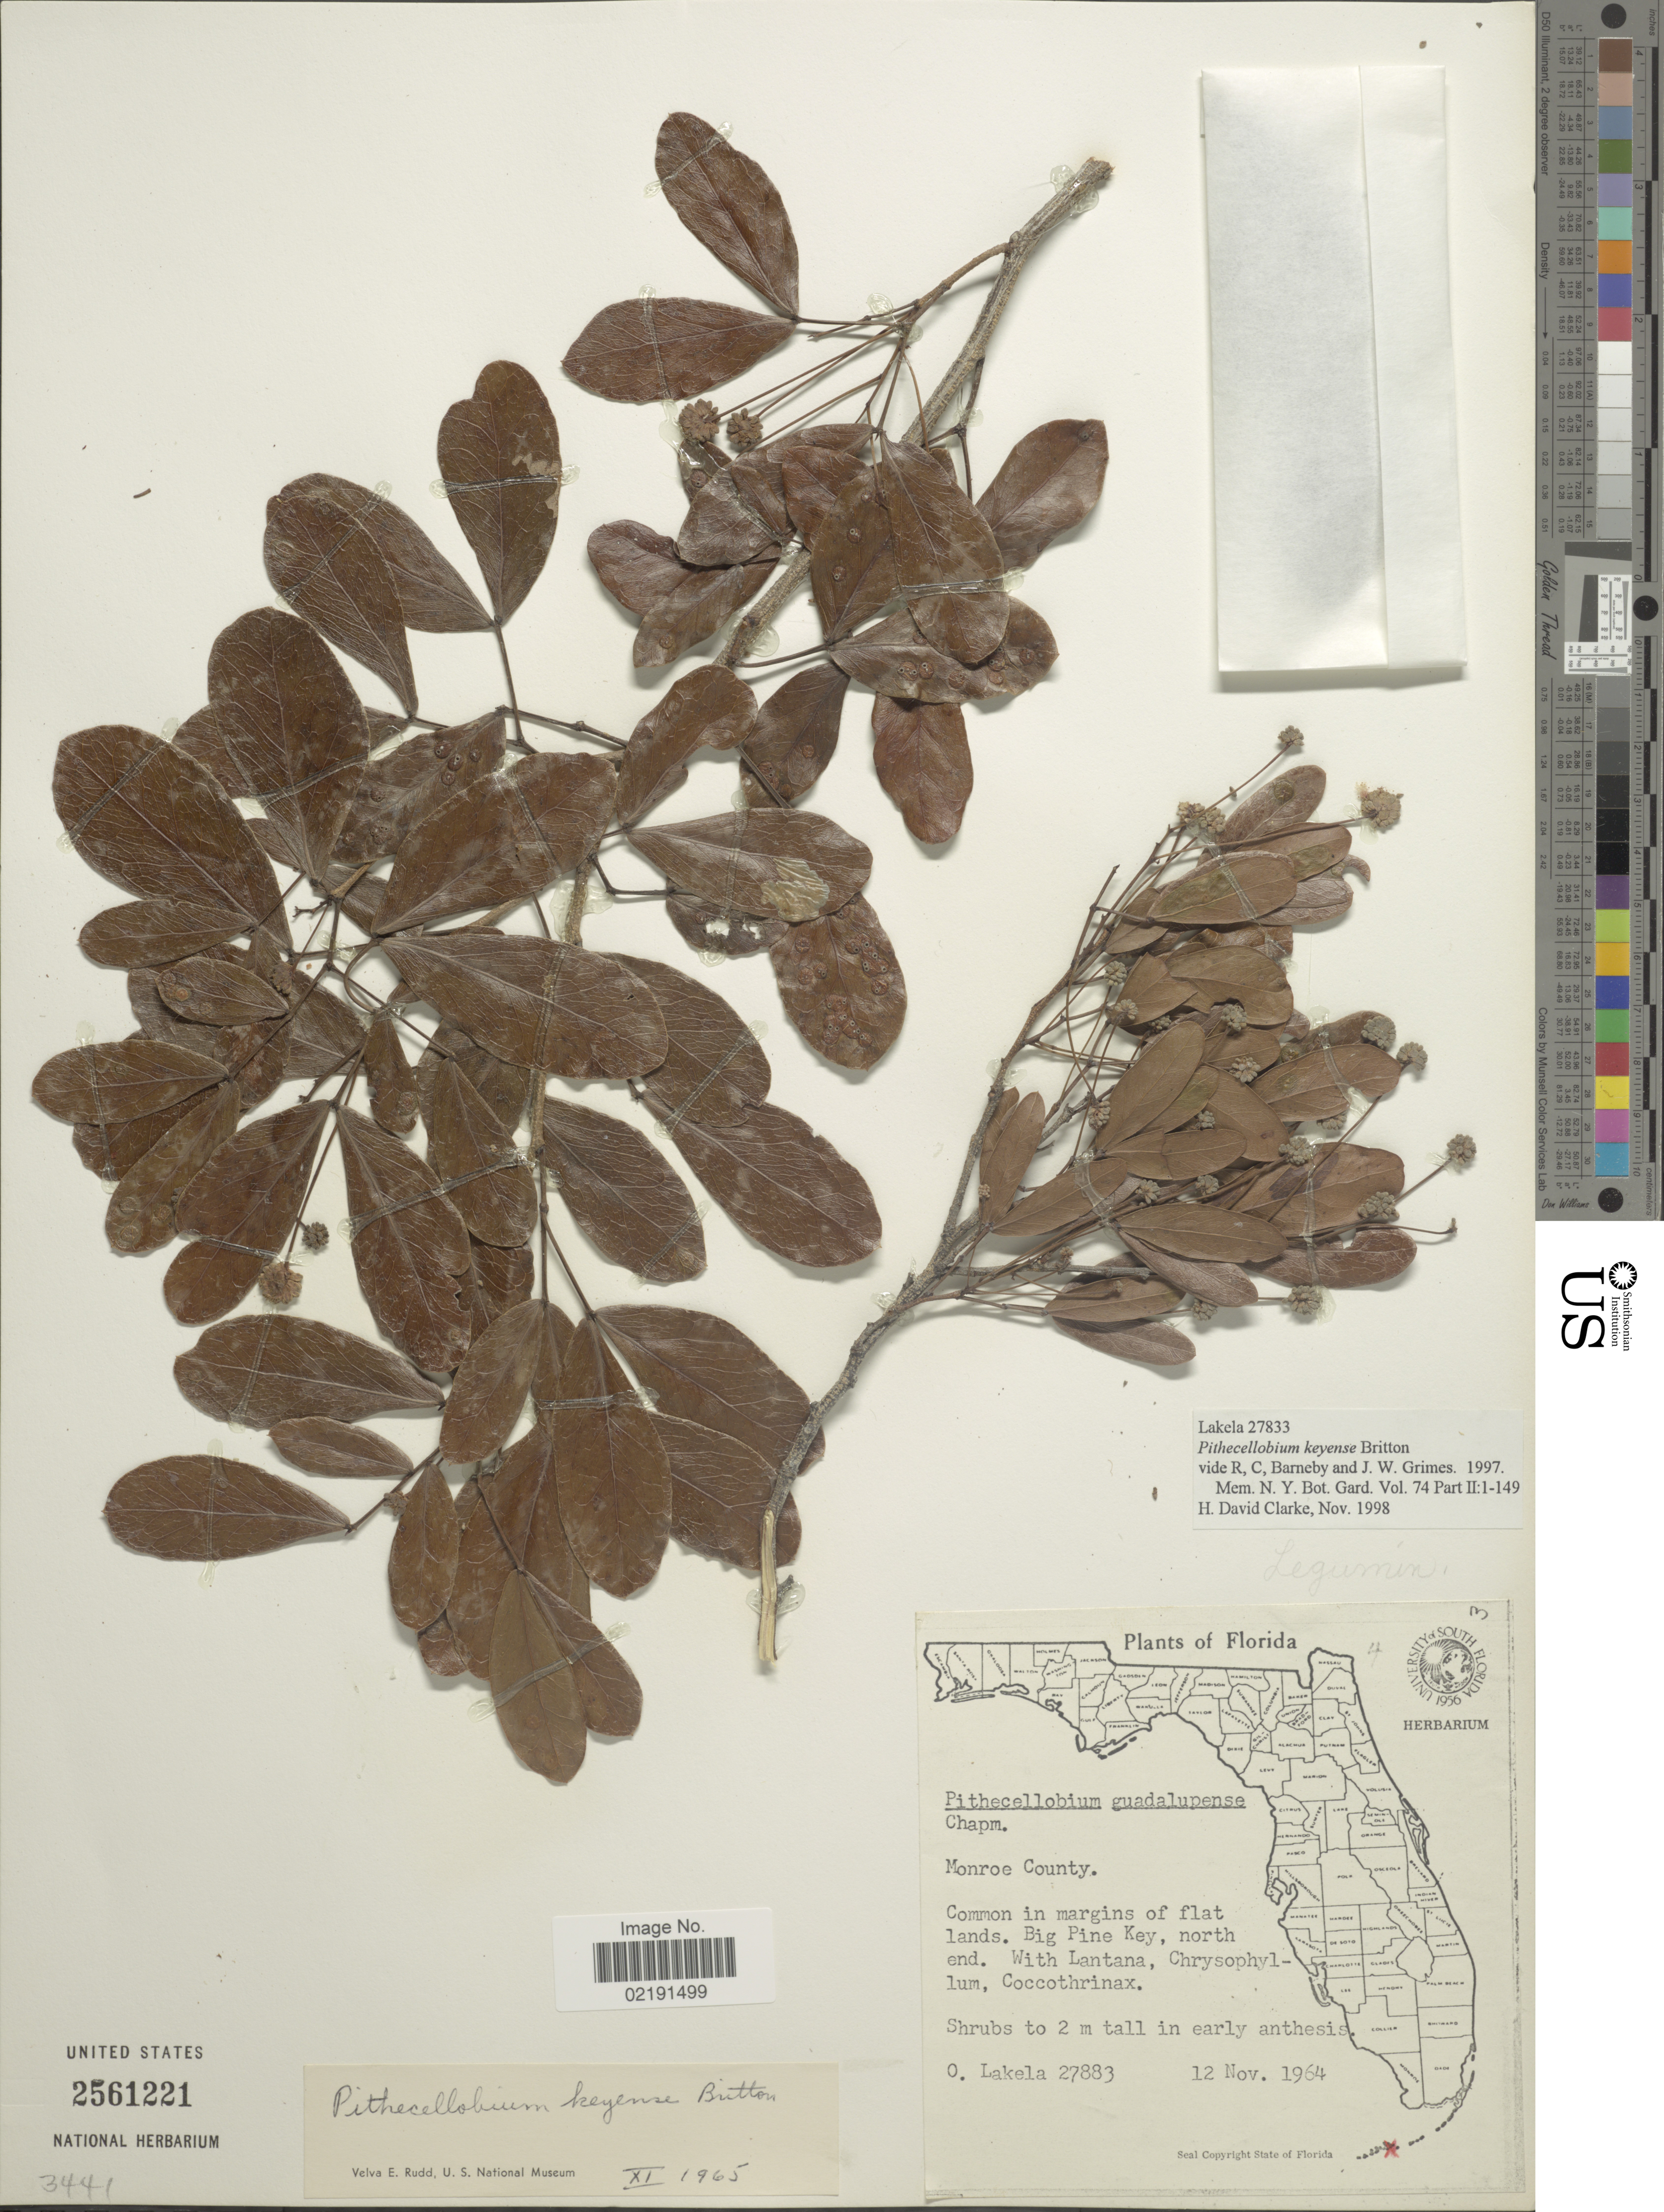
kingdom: Plantae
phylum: Tracheophyta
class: Magnoliopsida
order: Fabales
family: Fabaceae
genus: Pithecellobium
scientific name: Pithecellobium keyense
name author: Britton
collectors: O. Lakela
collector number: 27883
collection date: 1964-11-12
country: United States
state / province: Florida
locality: Monroe County. Common in margins of flat lands. Big Pine Key, north end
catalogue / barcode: US 2561221